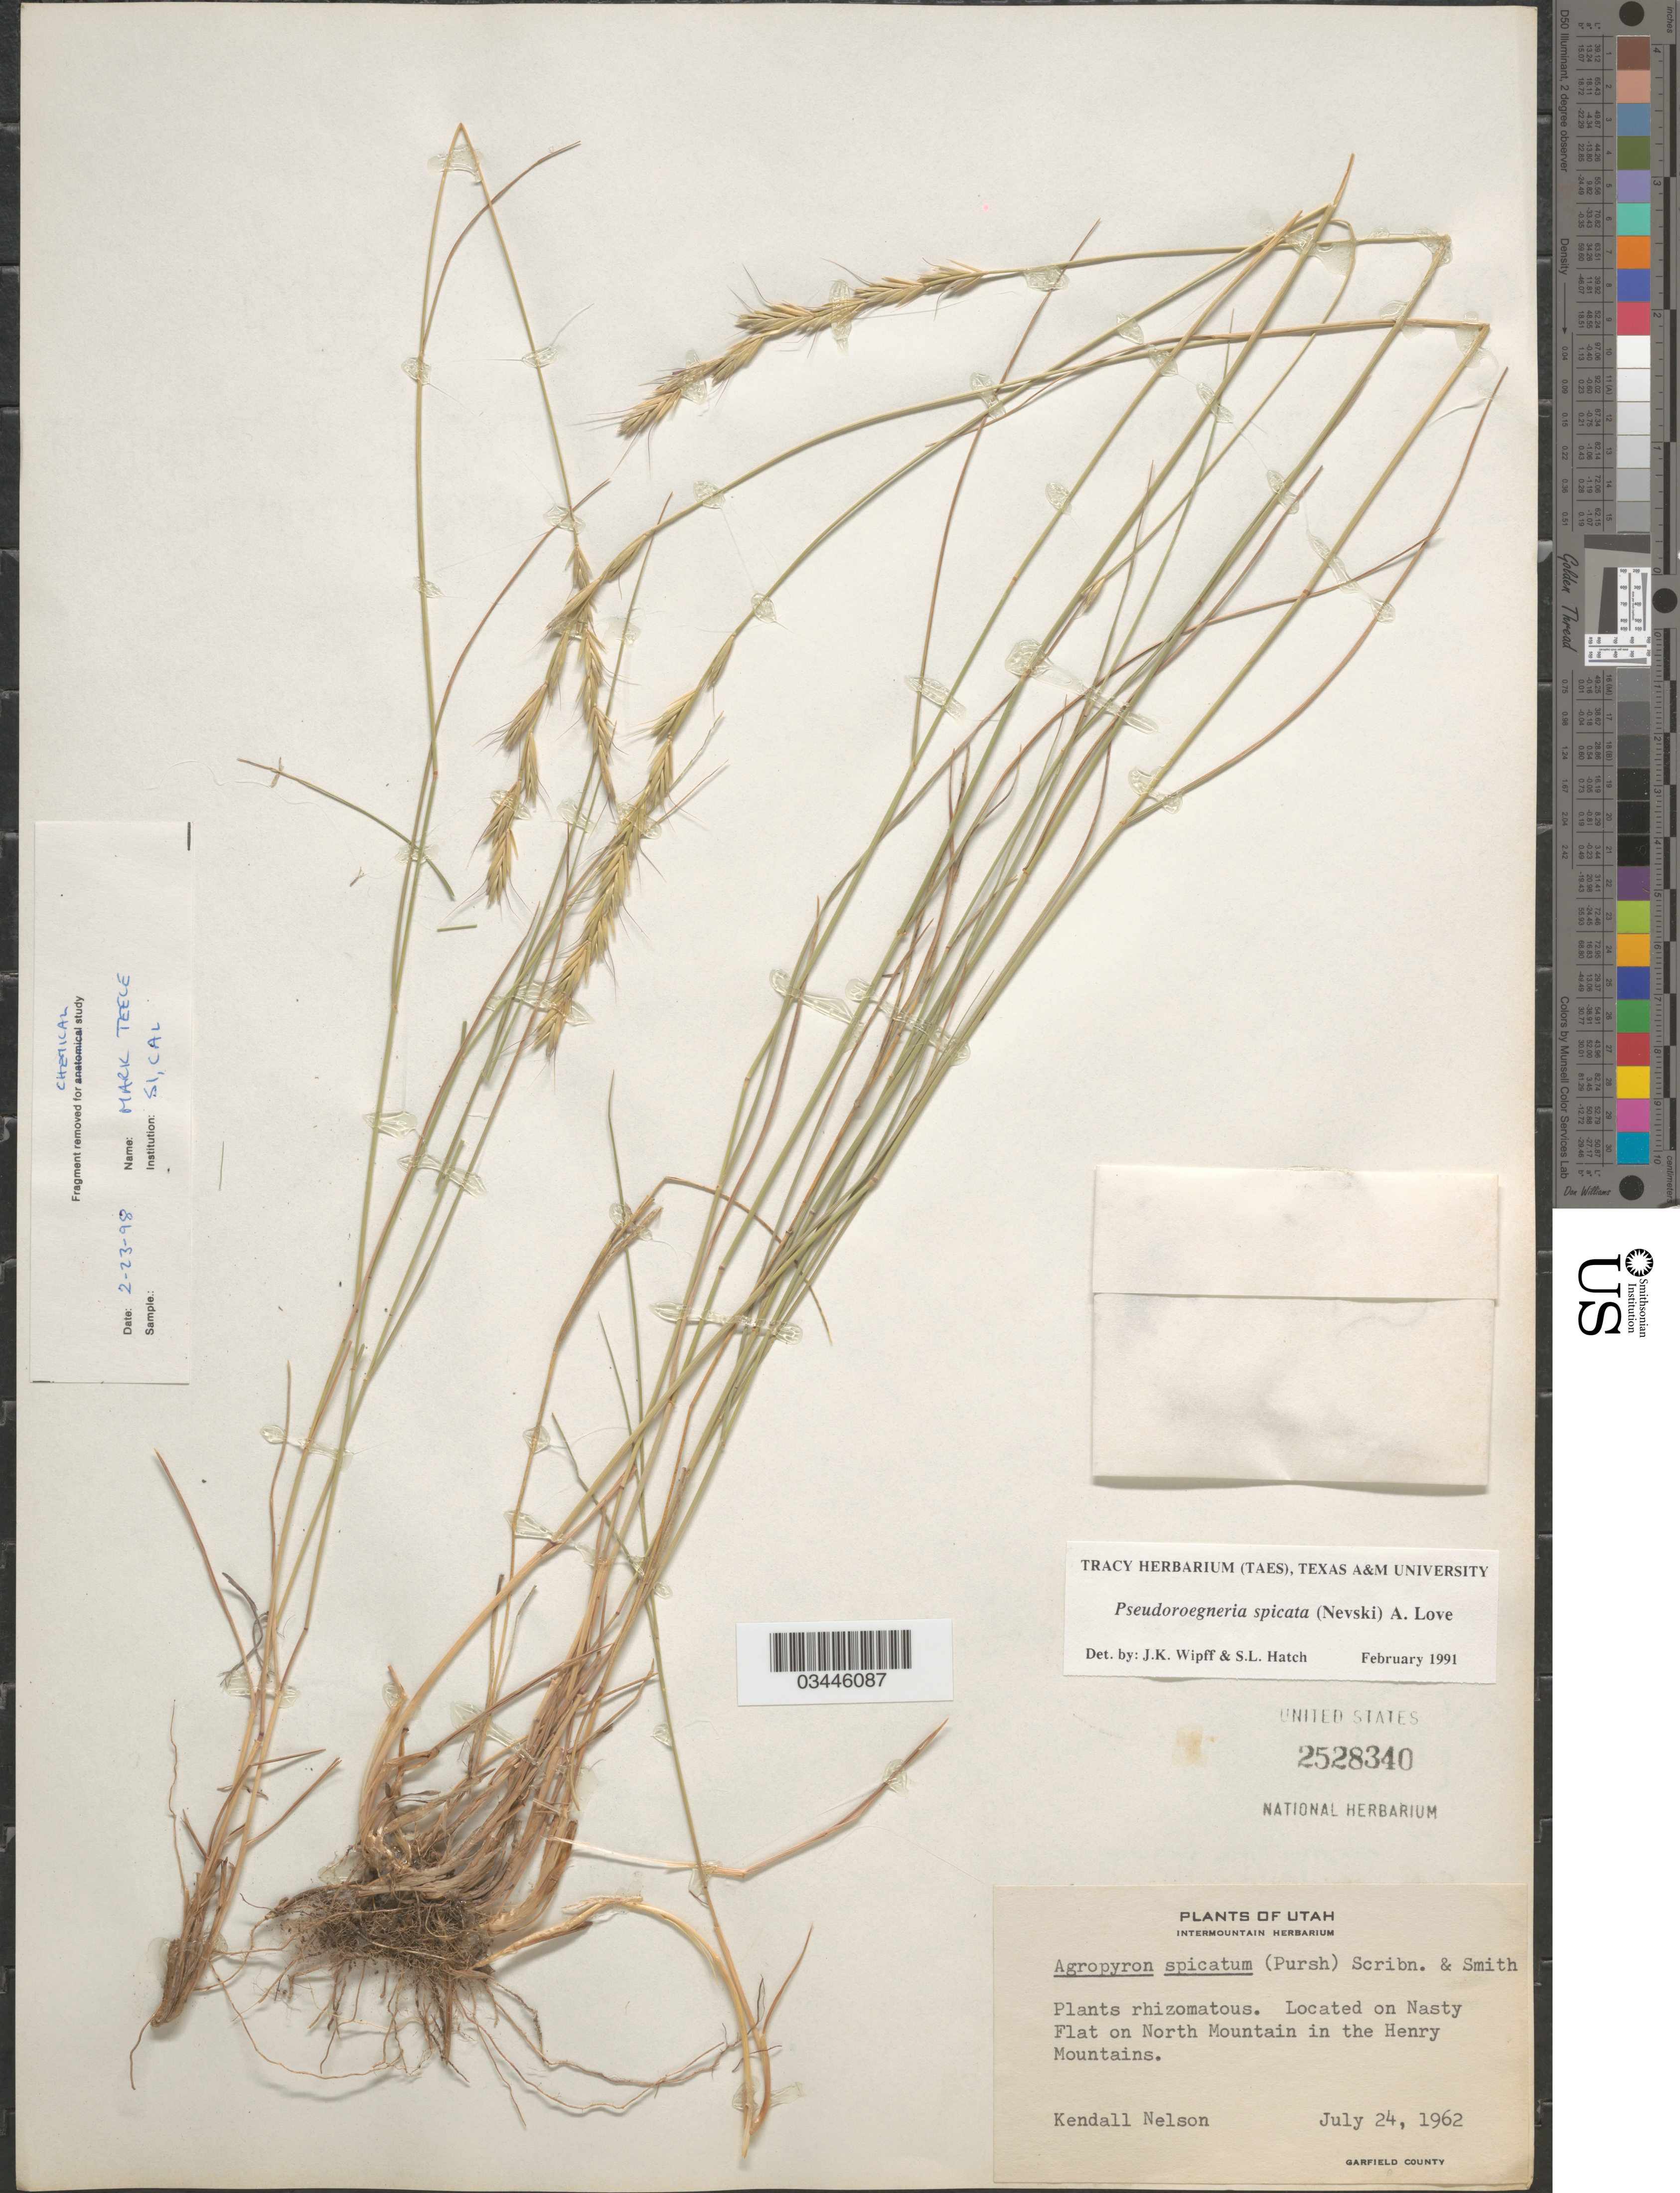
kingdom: Plantae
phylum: Tracheophyta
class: Liliopsida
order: Poales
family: Poaceae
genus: Pseudoroegneria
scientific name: Pseudoroegneria spicata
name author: (Pursh) Á. Löve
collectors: K. Nelson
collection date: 1962-07-24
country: United States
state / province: Utah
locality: On Nasty Flat on North Mountain in the Henry Mountains. Garfield County.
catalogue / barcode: US 2528340